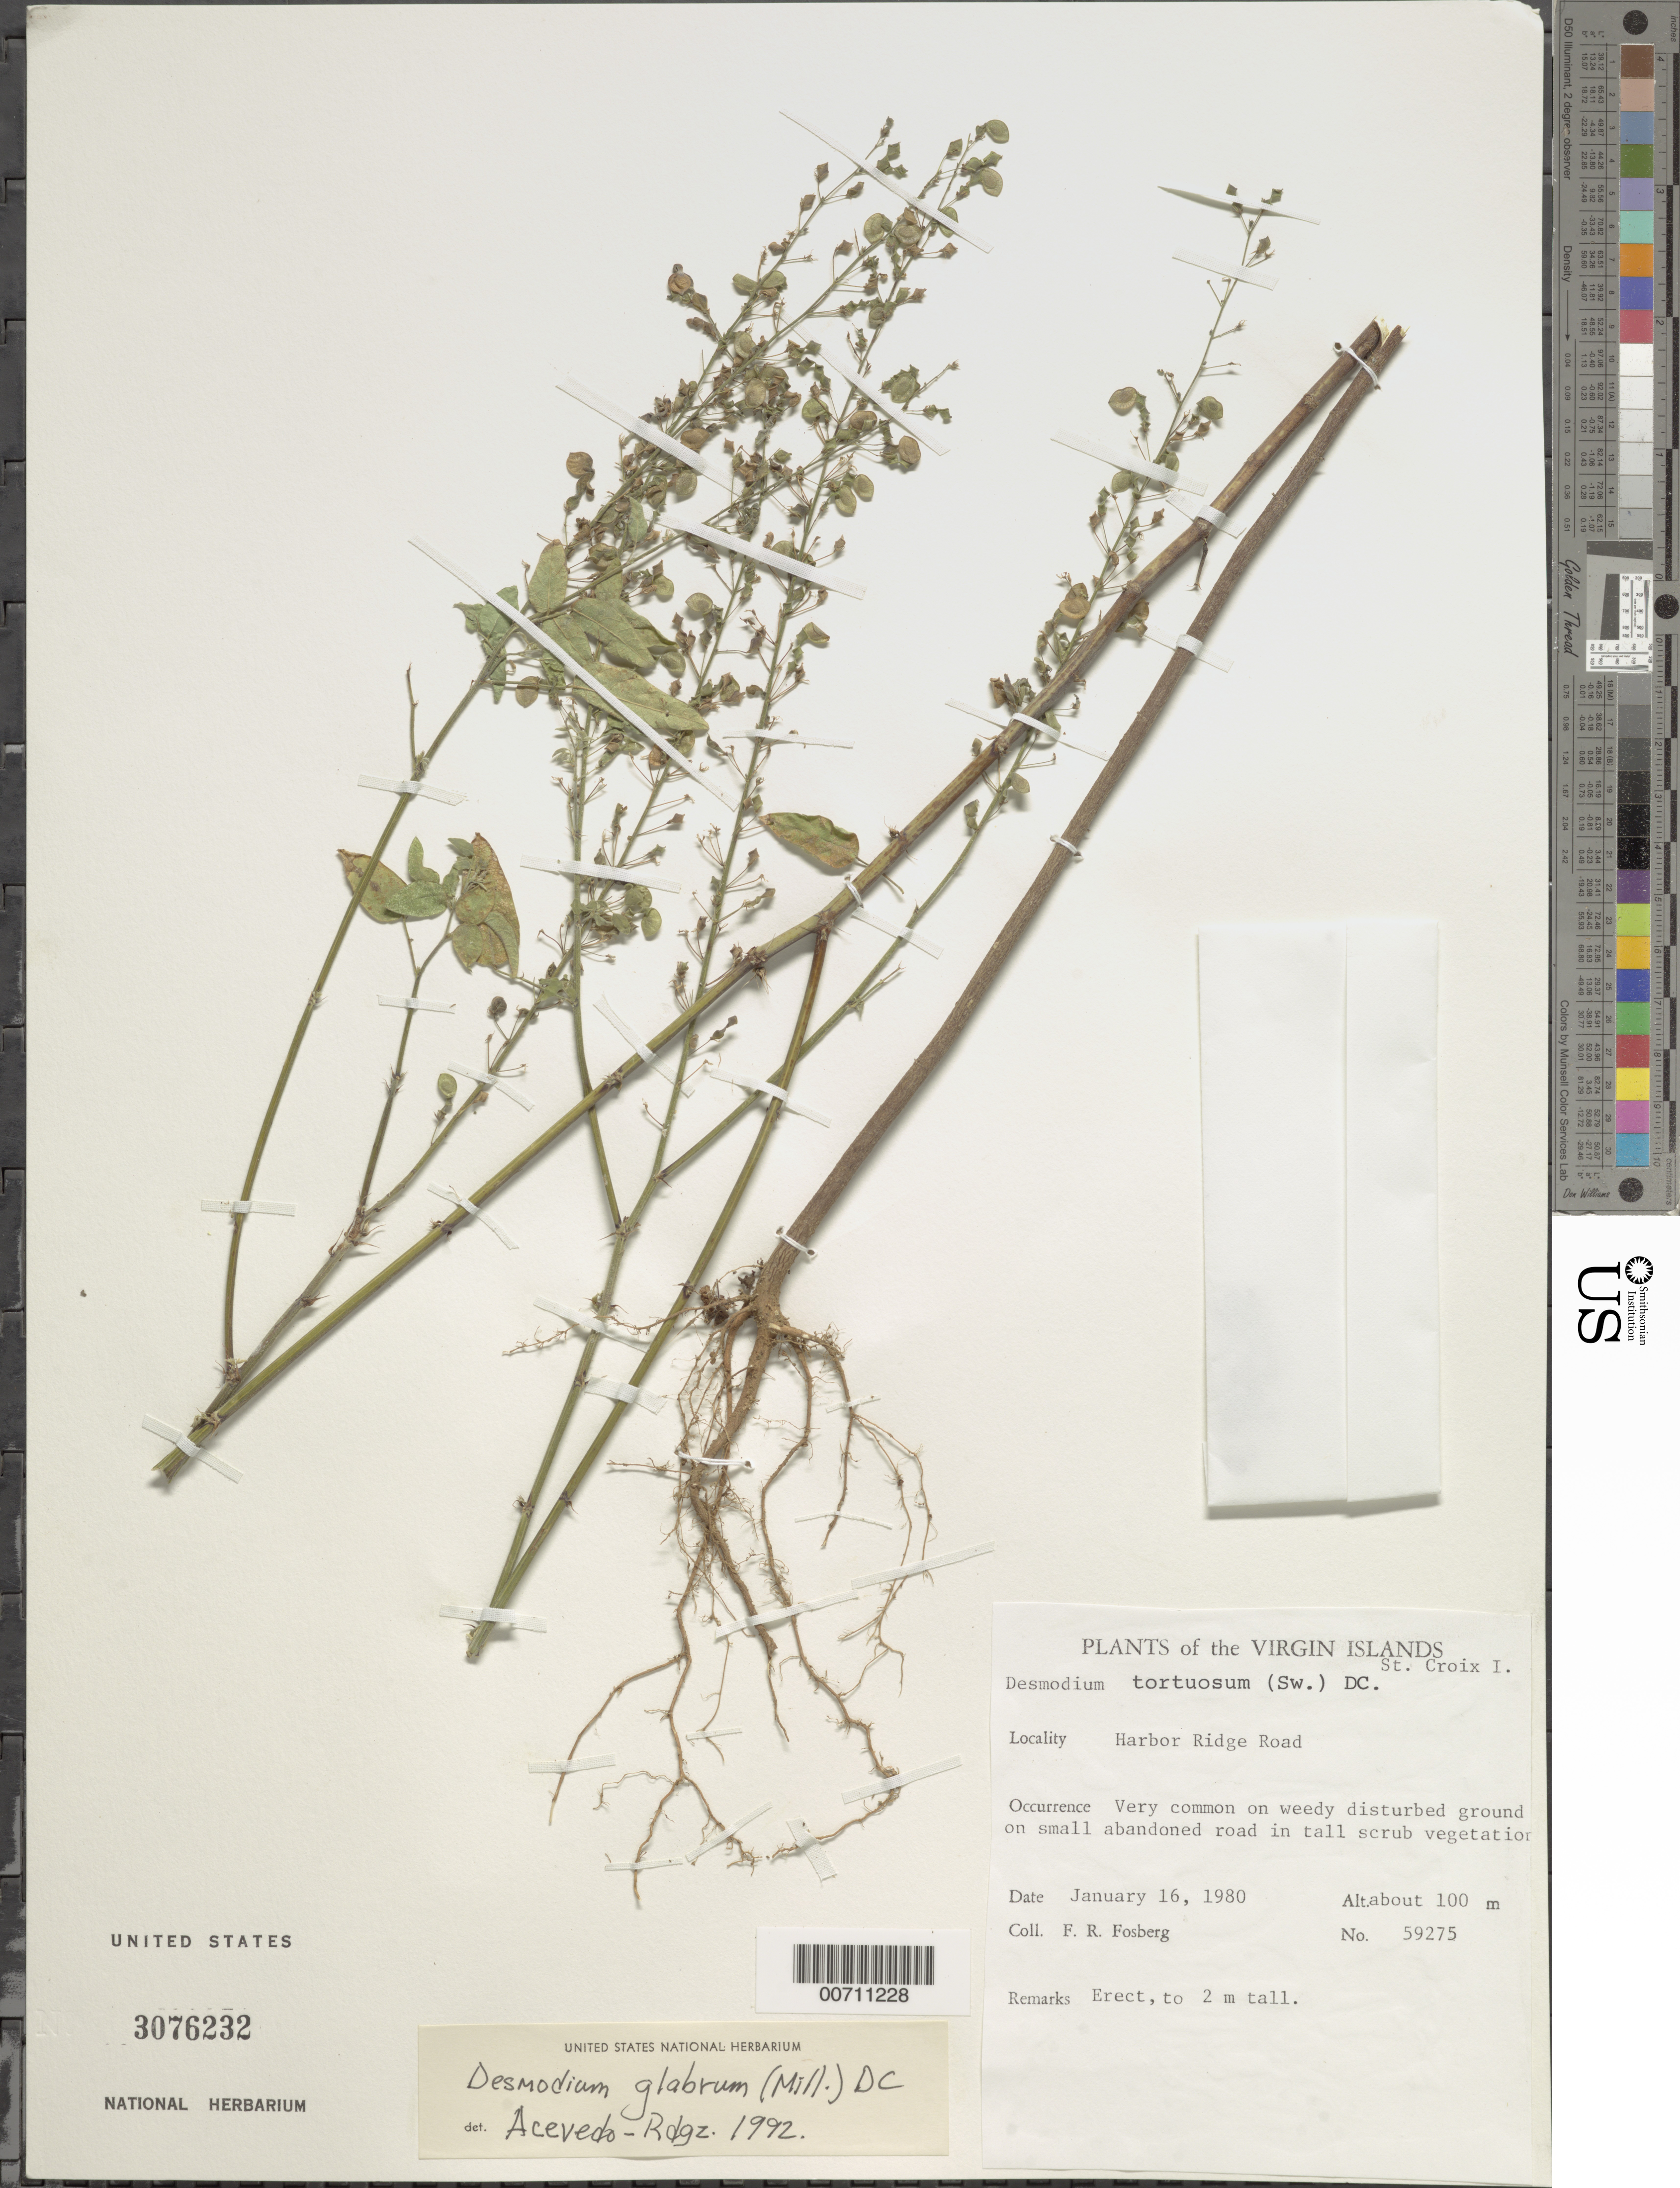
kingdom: Plantae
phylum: Tracheophyta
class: Magnoliopsida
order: Fabales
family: Fabaceae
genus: Desmodium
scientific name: Desmodium glabrum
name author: (Mill.) DC.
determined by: Acevedo-Rodríguez, P., (BOT), Smithsonian Institution - National Museum of Natural History (UNITED STATES)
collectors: F. R. Fosberg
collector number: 59275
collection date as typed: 16 Jan 1980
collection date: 1980-01-16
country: U.S. Virgin Islands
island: St. Croix Island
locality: Harbor Ridge Rd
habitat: On weedy disturbed ground on small abandoned road in tall scrub vegetation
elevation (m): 100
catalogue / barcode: US 3076232